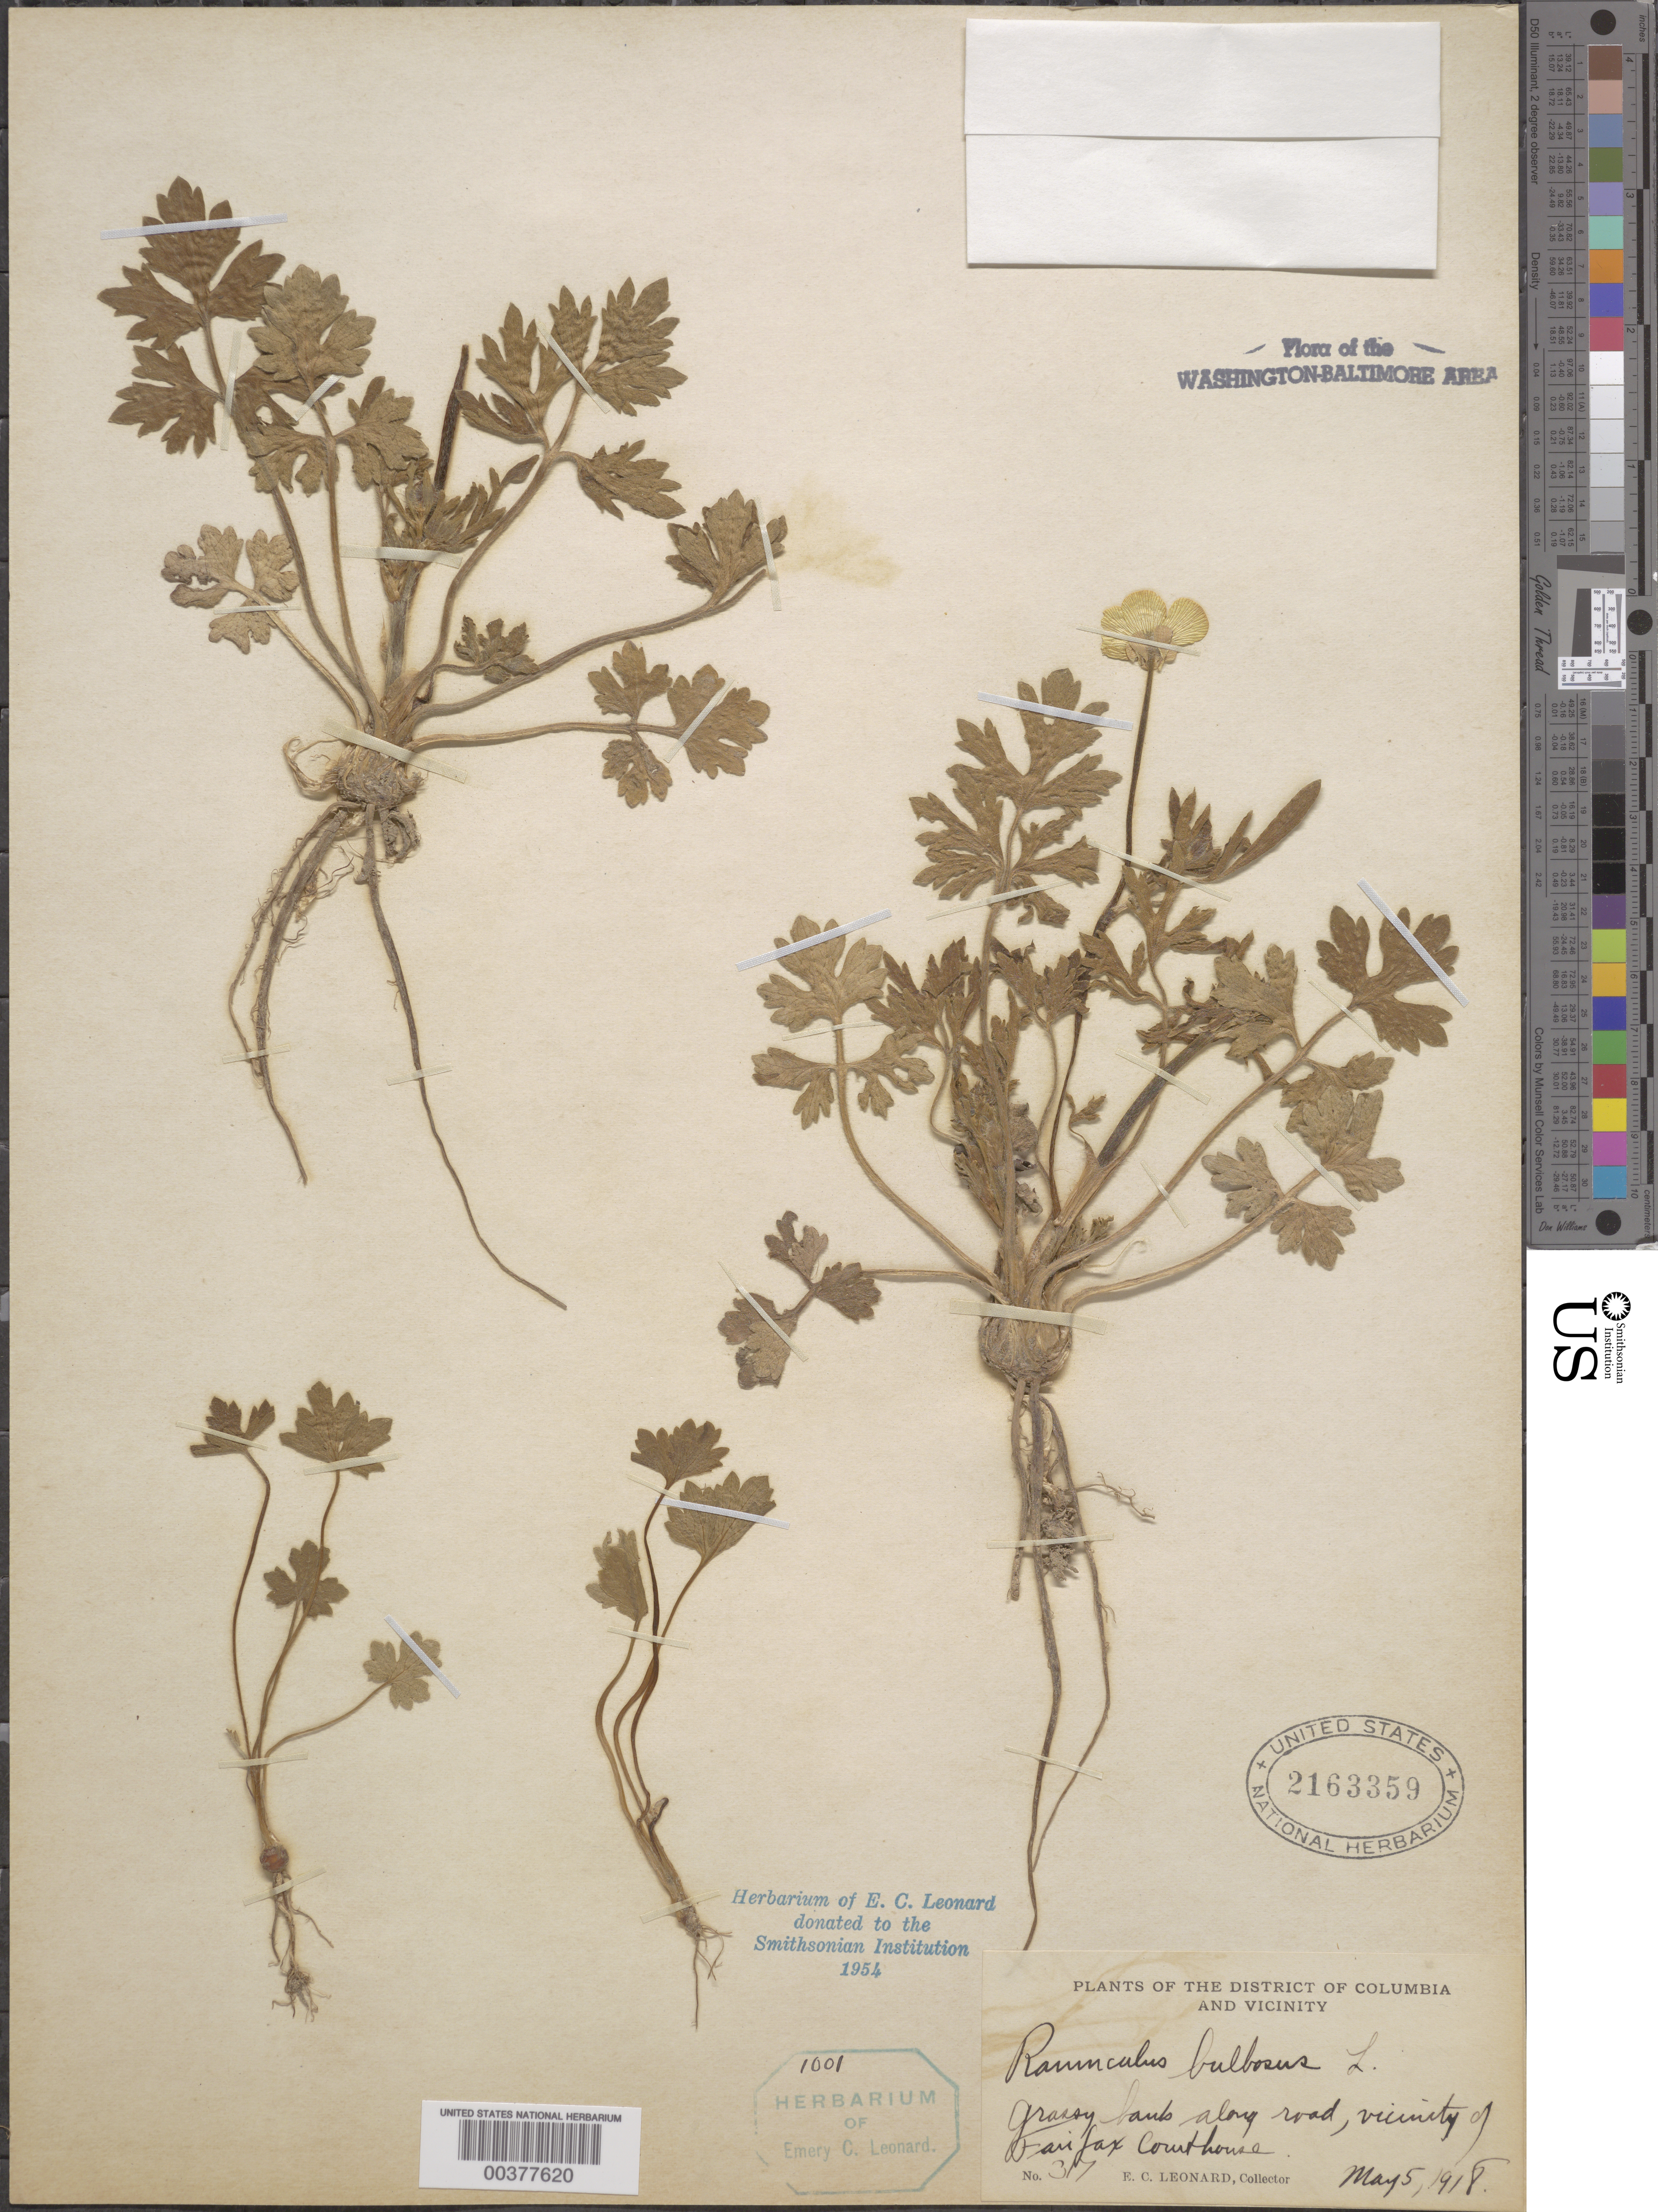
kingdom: Plantae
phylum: Tracheophyta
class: Magnoliopsida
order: Ranunculales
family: Ranunculaceae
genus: Ranunculus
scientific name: Ranunculus bulbosus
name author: L.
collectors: E. C. Leonard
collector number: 317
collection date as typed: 05 May 1918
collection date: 1918-05-05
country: United States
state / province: Virginia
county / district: Fairfax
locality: Fairfax Courthouse vicinity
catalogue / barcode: US 2163359